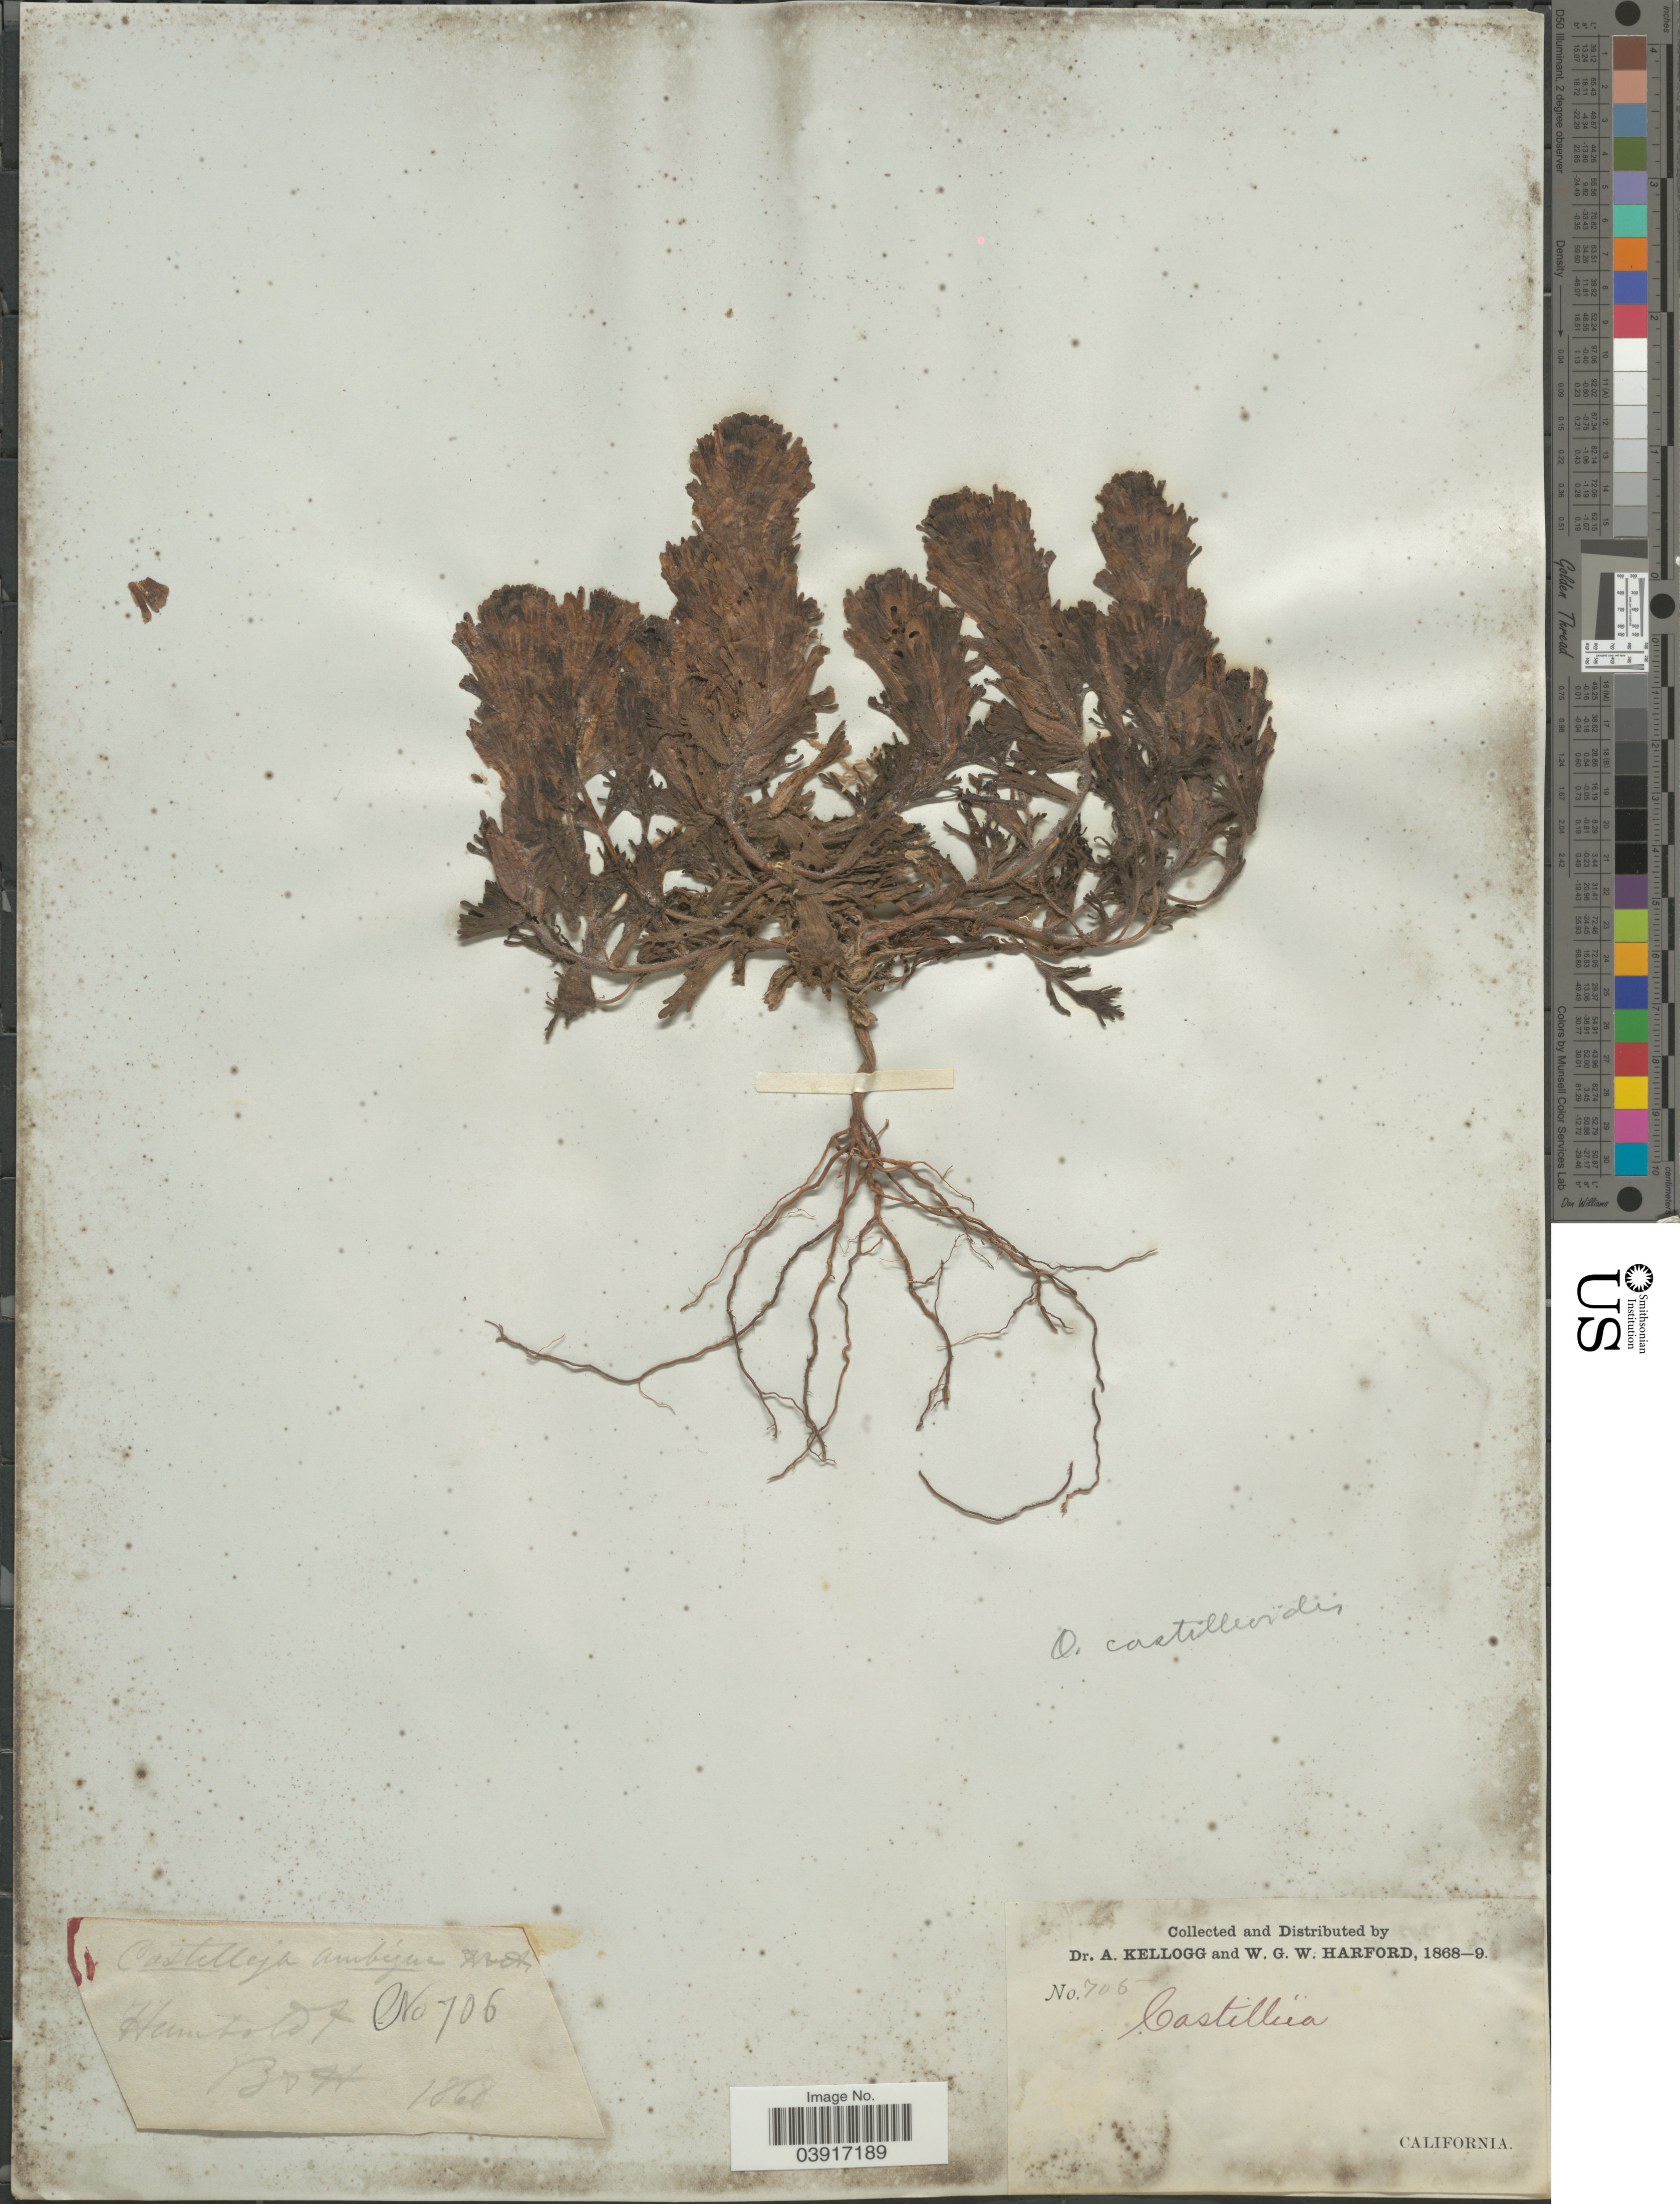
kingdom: Plantae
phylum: Tracheophyta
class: Magnoliopsida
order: Lamiales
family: Orobanchaceae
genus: Orthocarpus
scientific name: Orthocarpus castillejoides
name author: Benth.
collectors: A. Kellogg & W. G. W. Harford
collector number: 706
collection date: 1868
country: United States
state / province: California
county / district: Humboldt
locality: Humboldt.